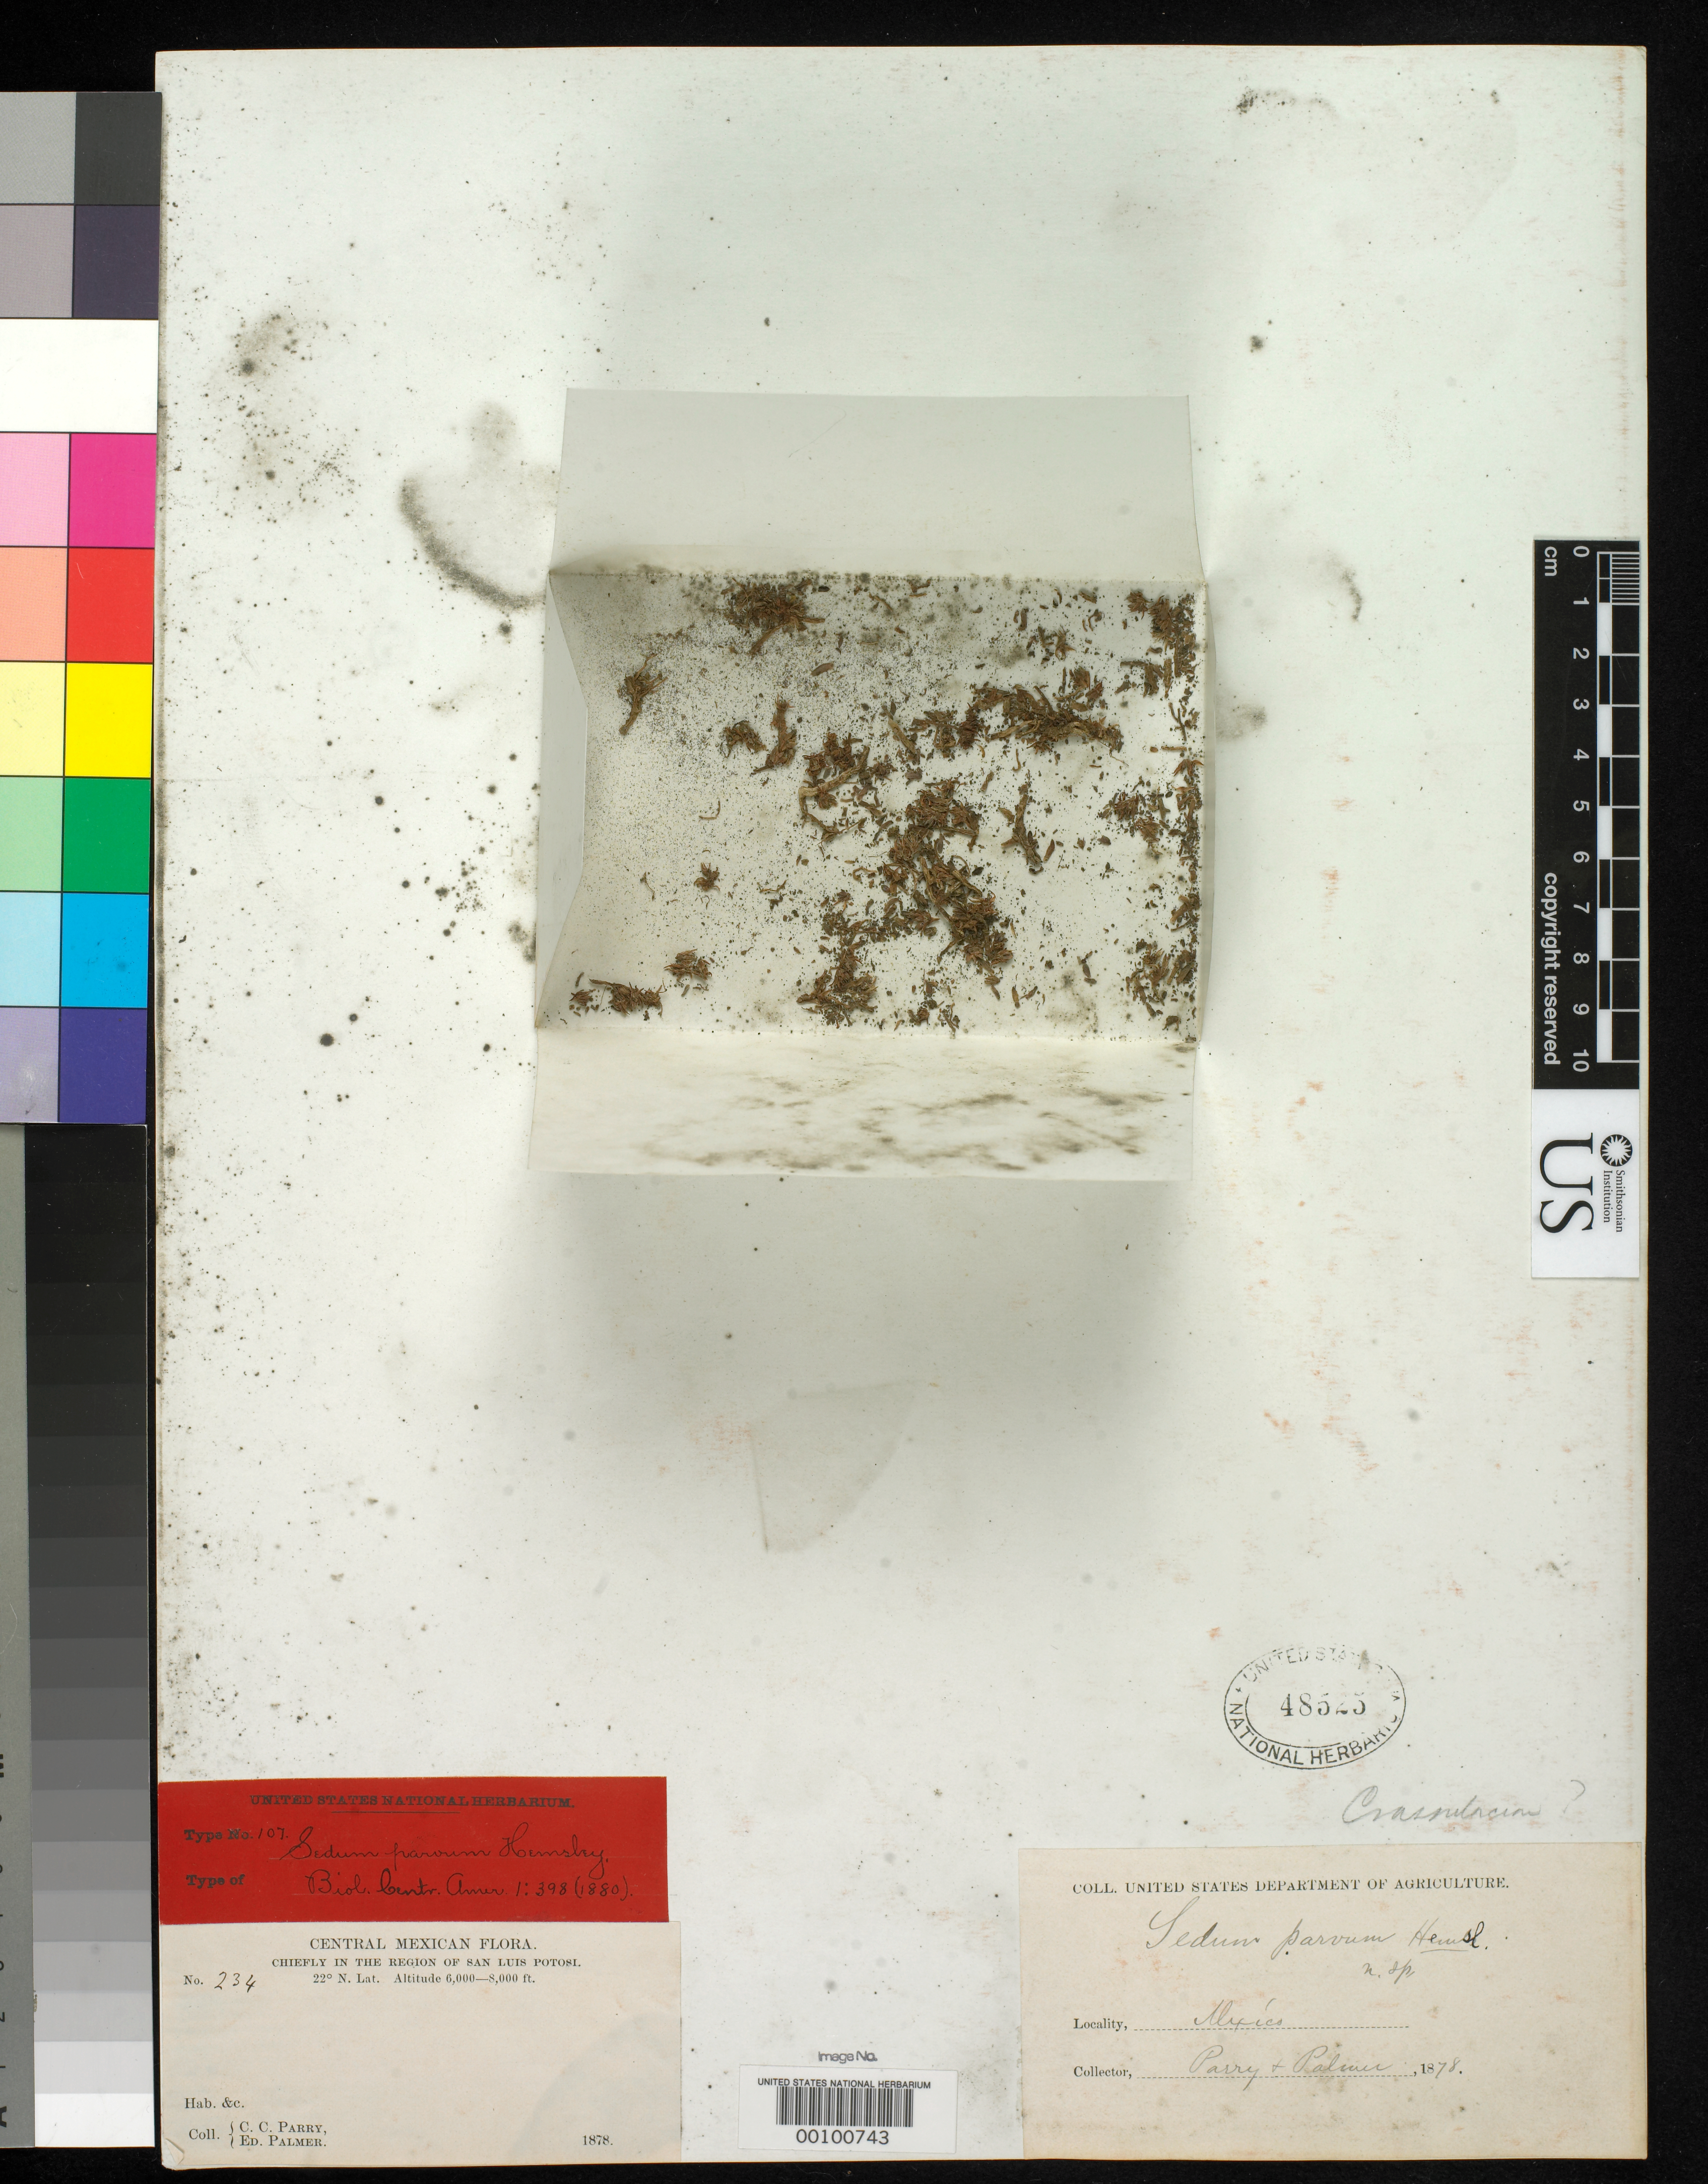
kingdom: Plantae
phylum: Tracheophyta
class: Magnoliopsida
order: Saxifragales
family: Crassulaceae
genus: Sedum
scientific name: Sedum parvum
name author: Hemsl.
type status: Isotype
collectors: C. C. Parry & E. Palmer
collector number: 234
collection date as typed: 1878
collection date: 1878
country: Mexico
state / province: San Luis Potosi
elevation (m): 1829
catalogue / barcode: US 48525